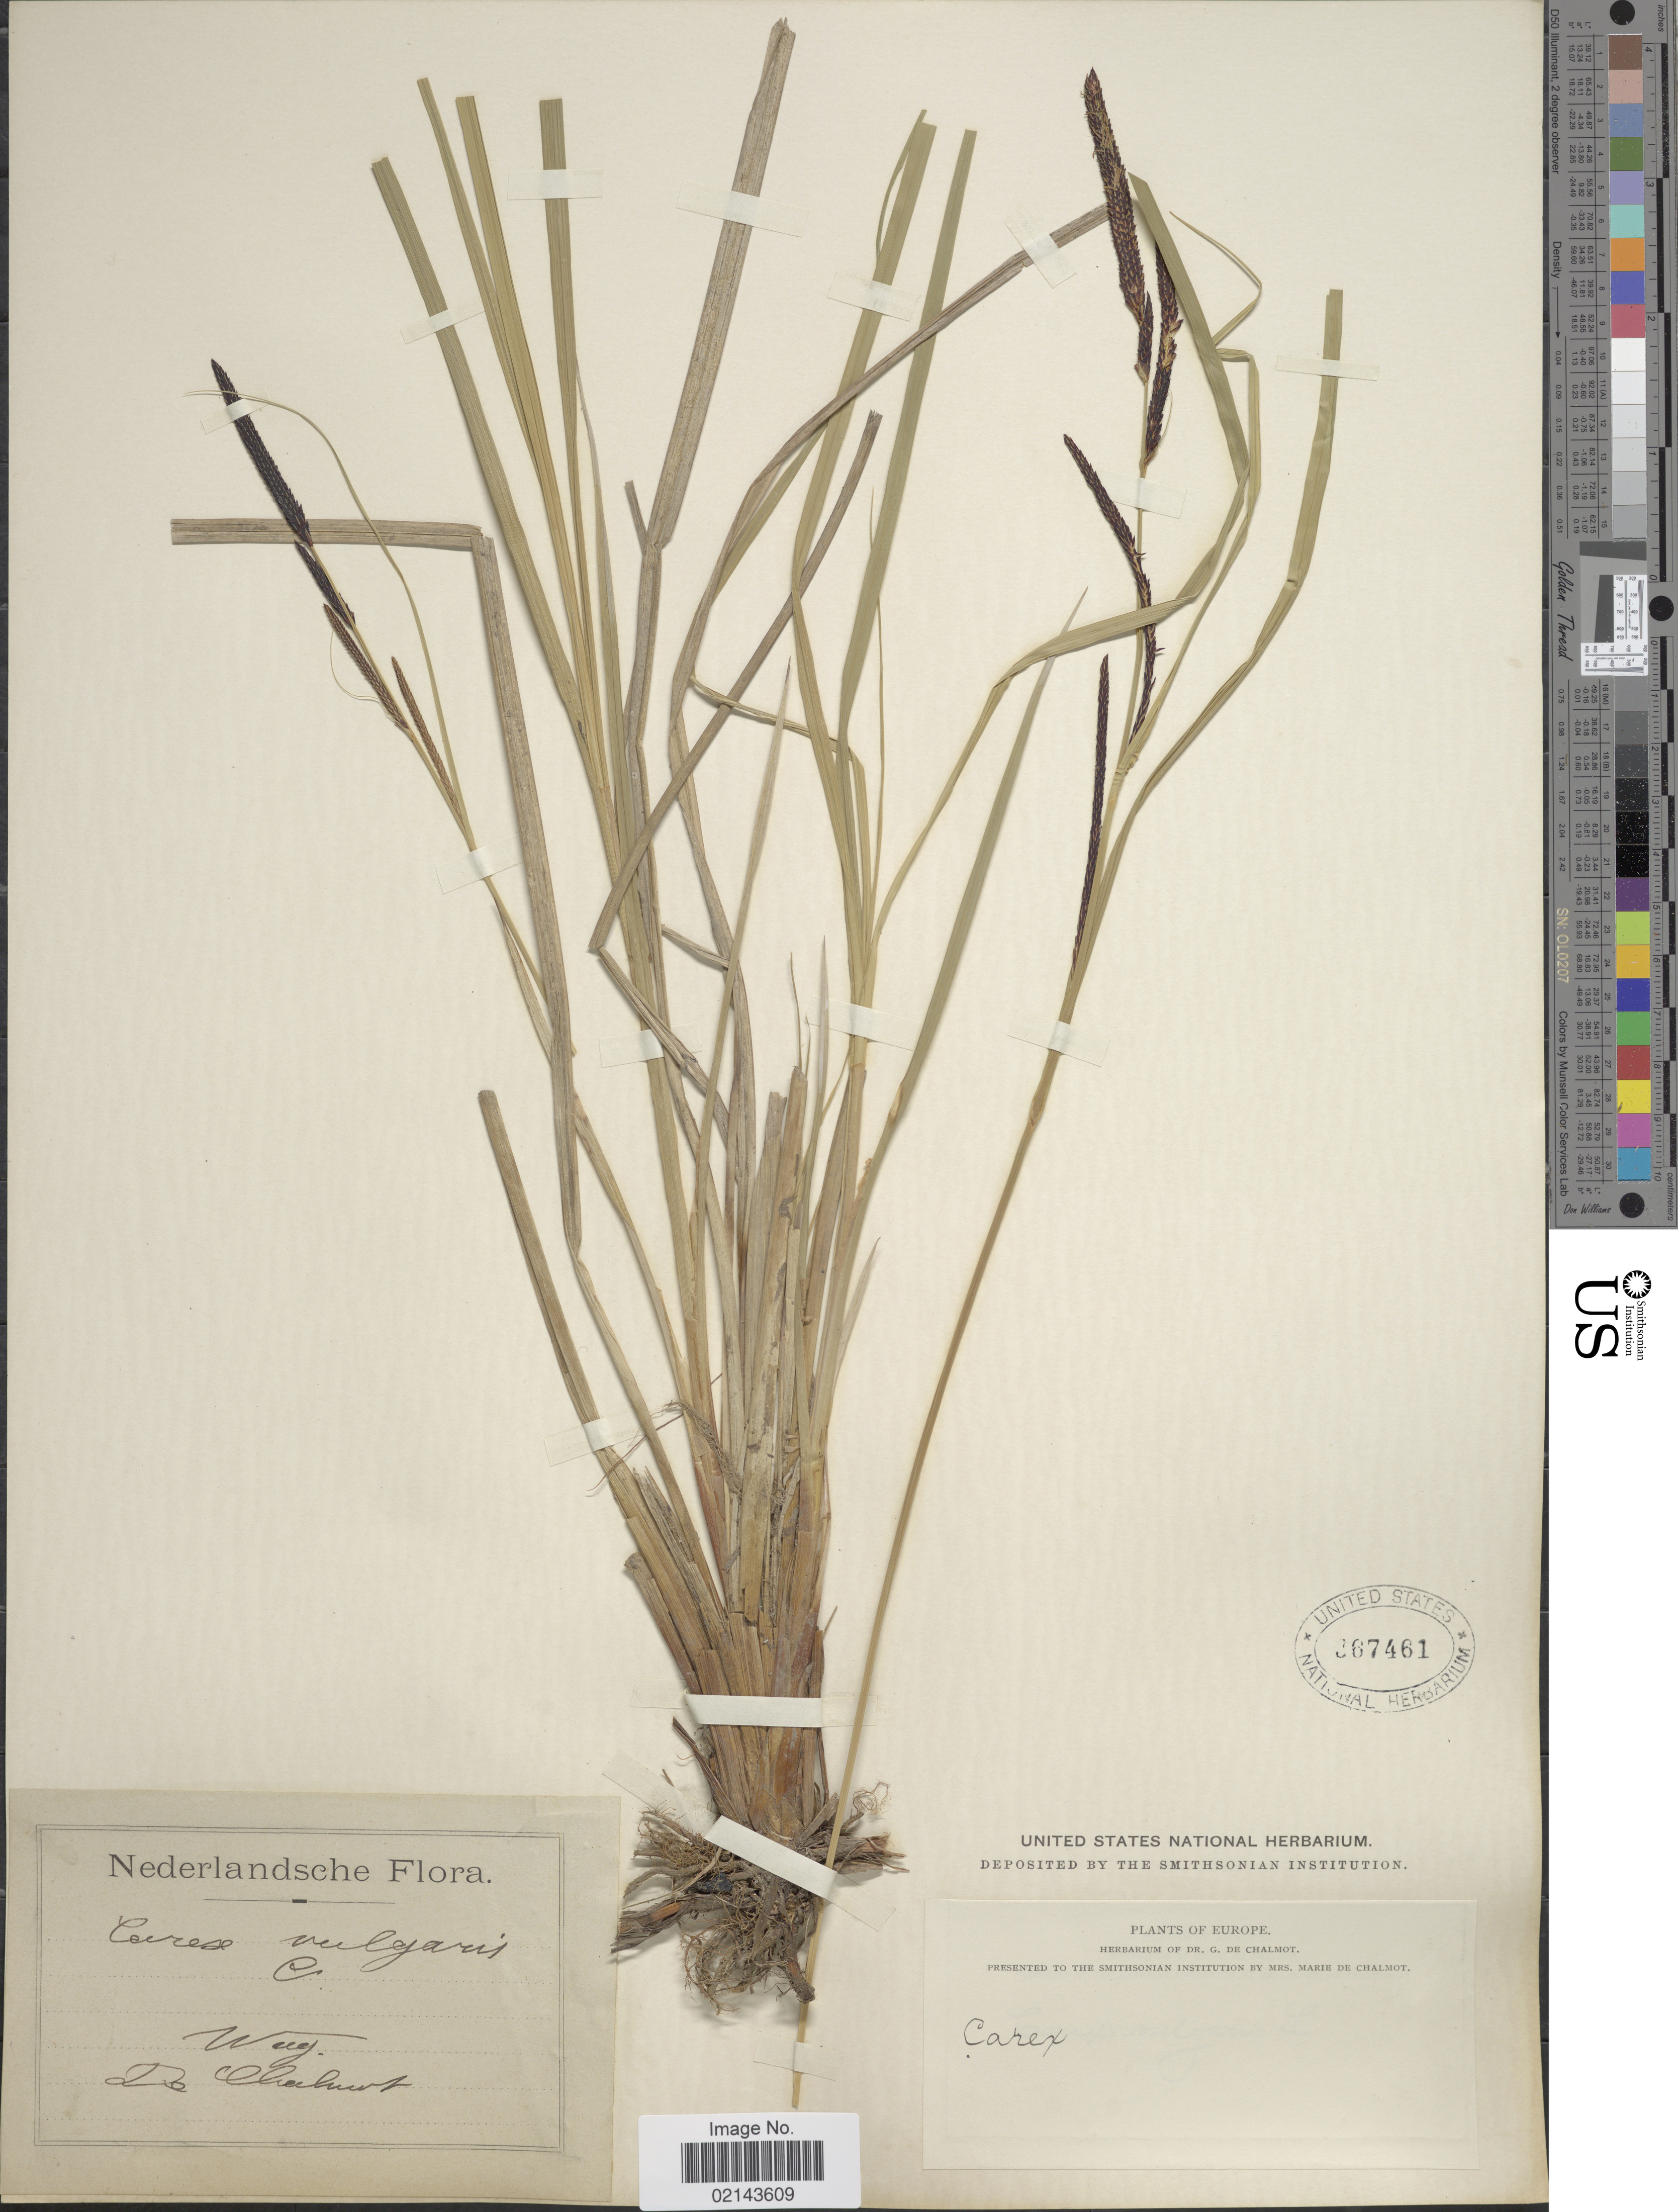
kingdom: Plantae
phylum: Tracheophyta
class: Liliopsida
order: Poales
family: Cyperaceae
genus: Carex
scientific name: Carex nigra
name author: (L.) Reichard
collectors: G. de Chalmot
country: Netherlands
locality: Way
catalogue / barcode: US 367461